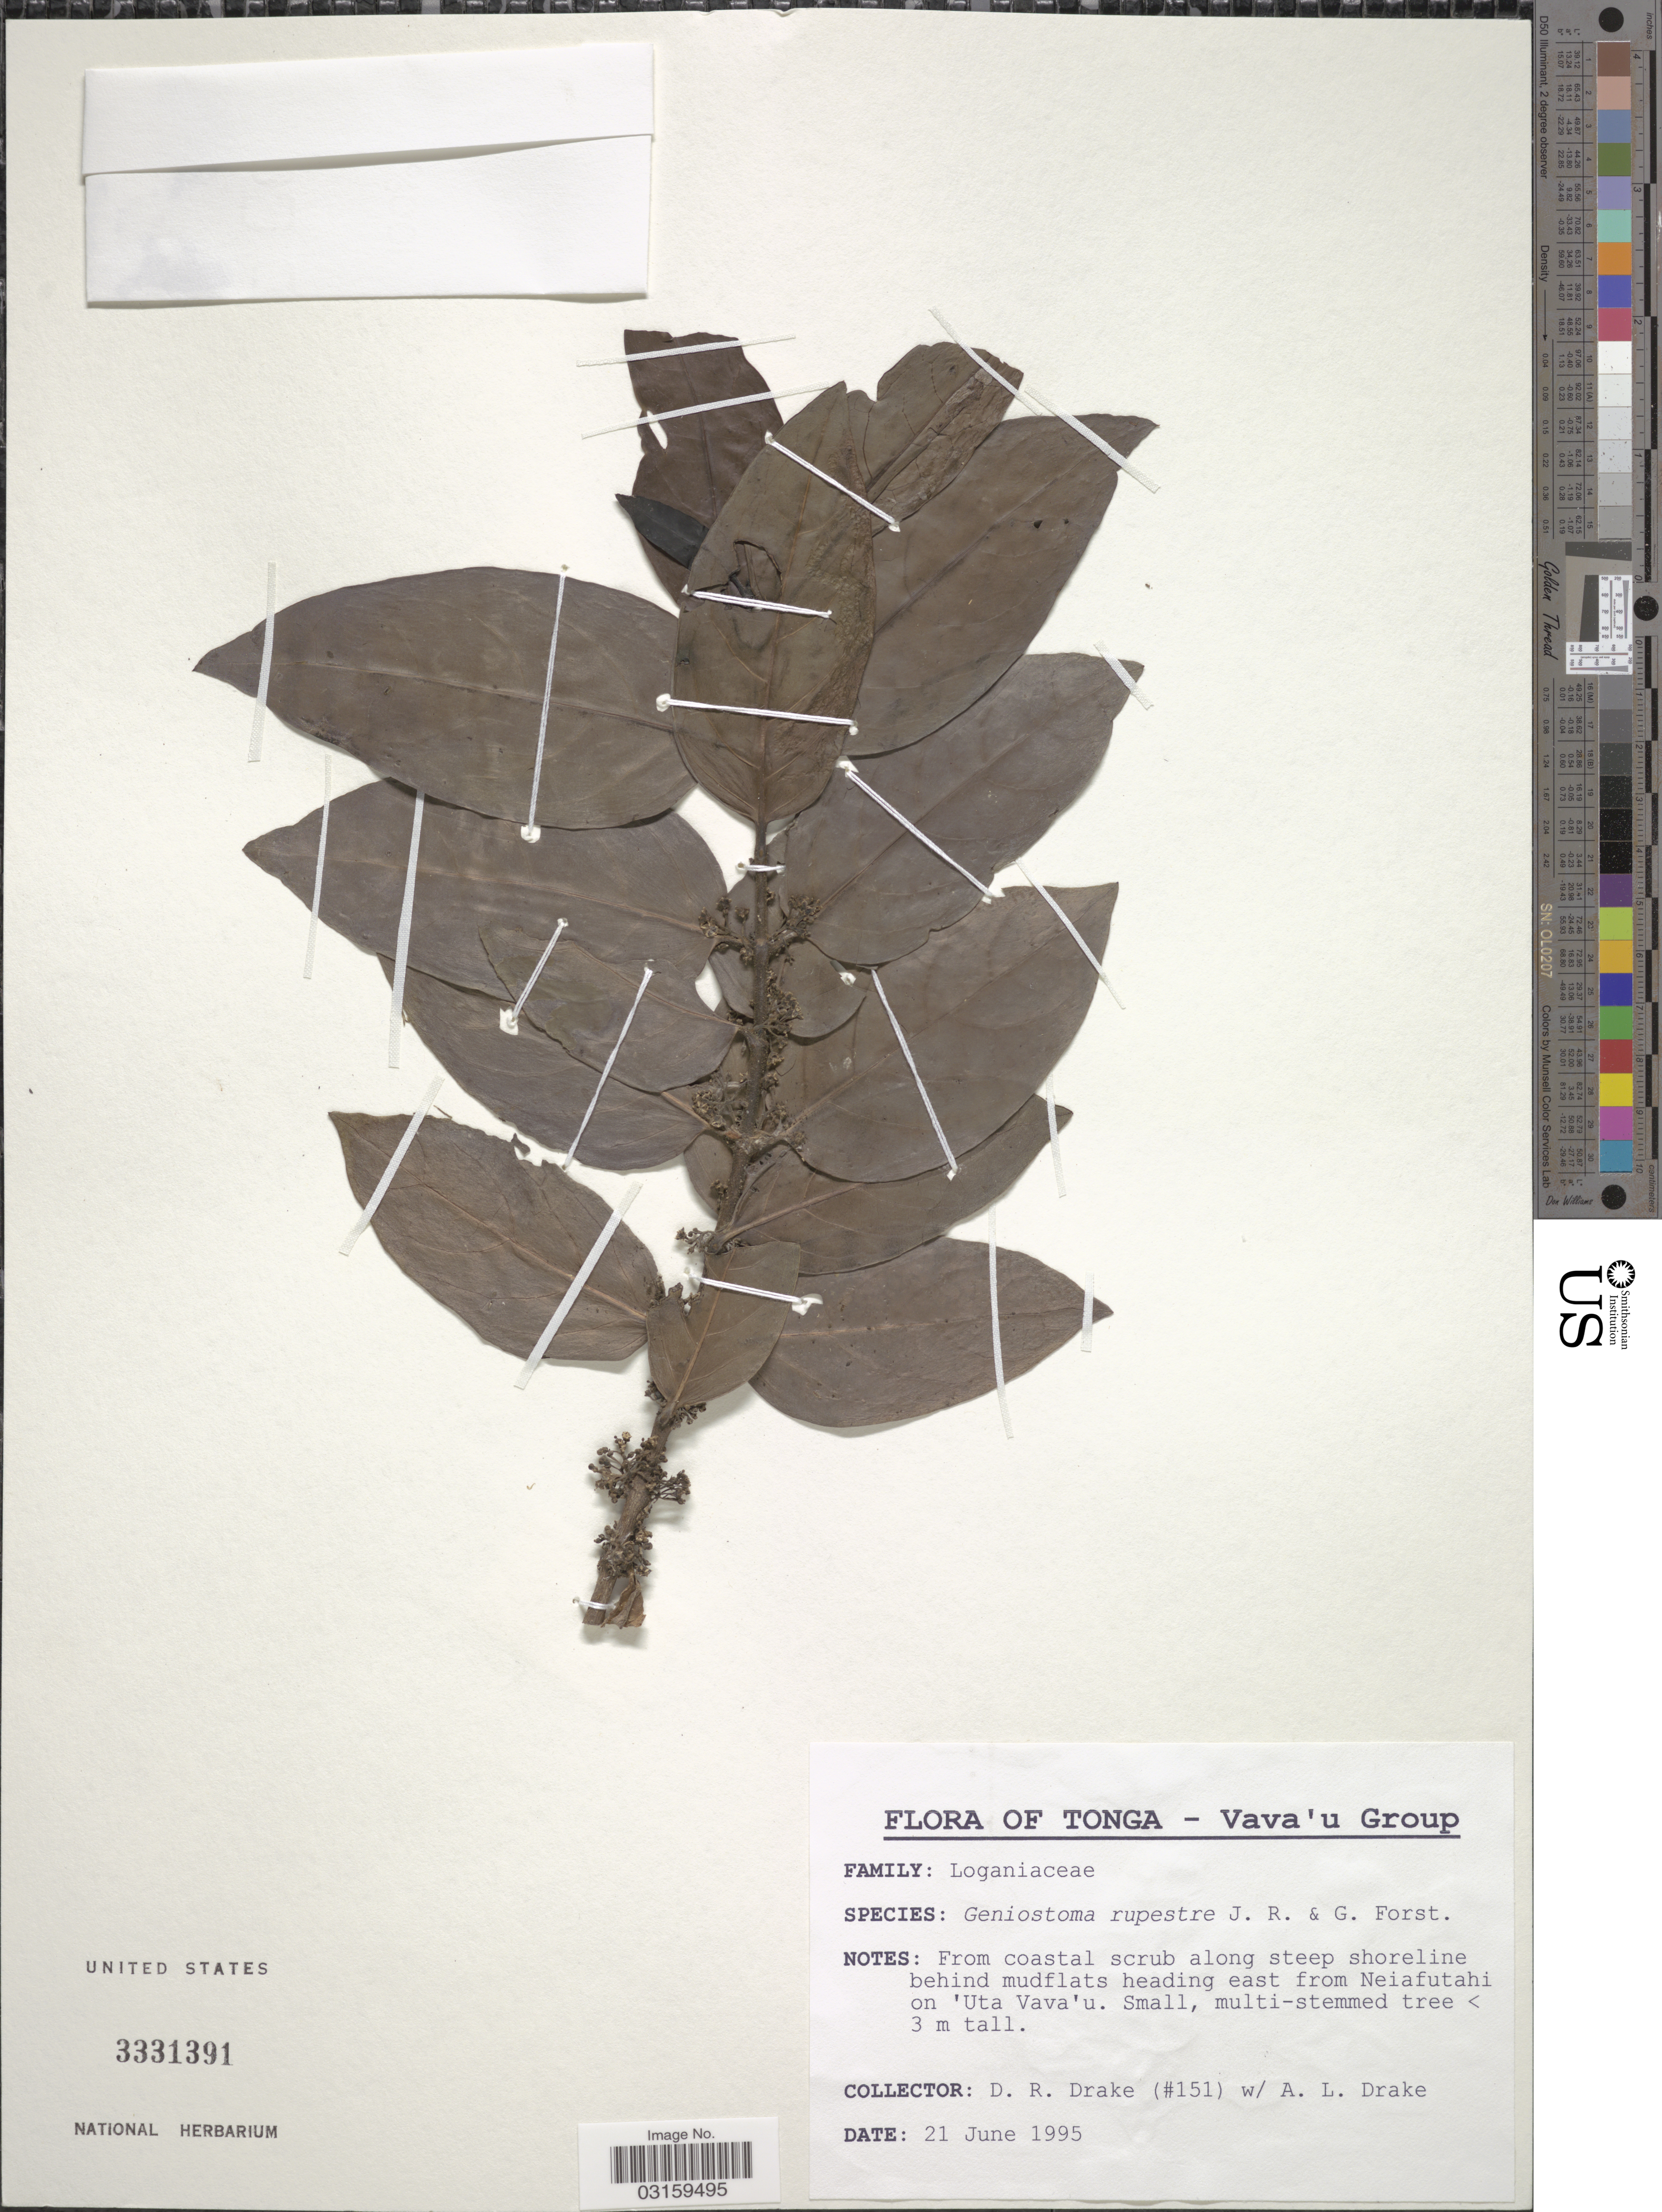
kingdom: Plantae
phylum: Tracheophyta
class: Magnoliopsida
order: Gentianales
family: Loganiaceae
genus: Geniostoma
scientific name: Geniostoma rupestre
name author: J.R. Forst. & G. Forst.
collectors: D.R. Drake & A. Drake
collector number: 151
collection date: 1995-06-21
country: Tonga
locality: Vava'u Group. From coastal scrub along steep shoreline behind mudflats heading east from Neiafutahi on 'Uta Vava'u.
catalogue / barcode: US 3331391